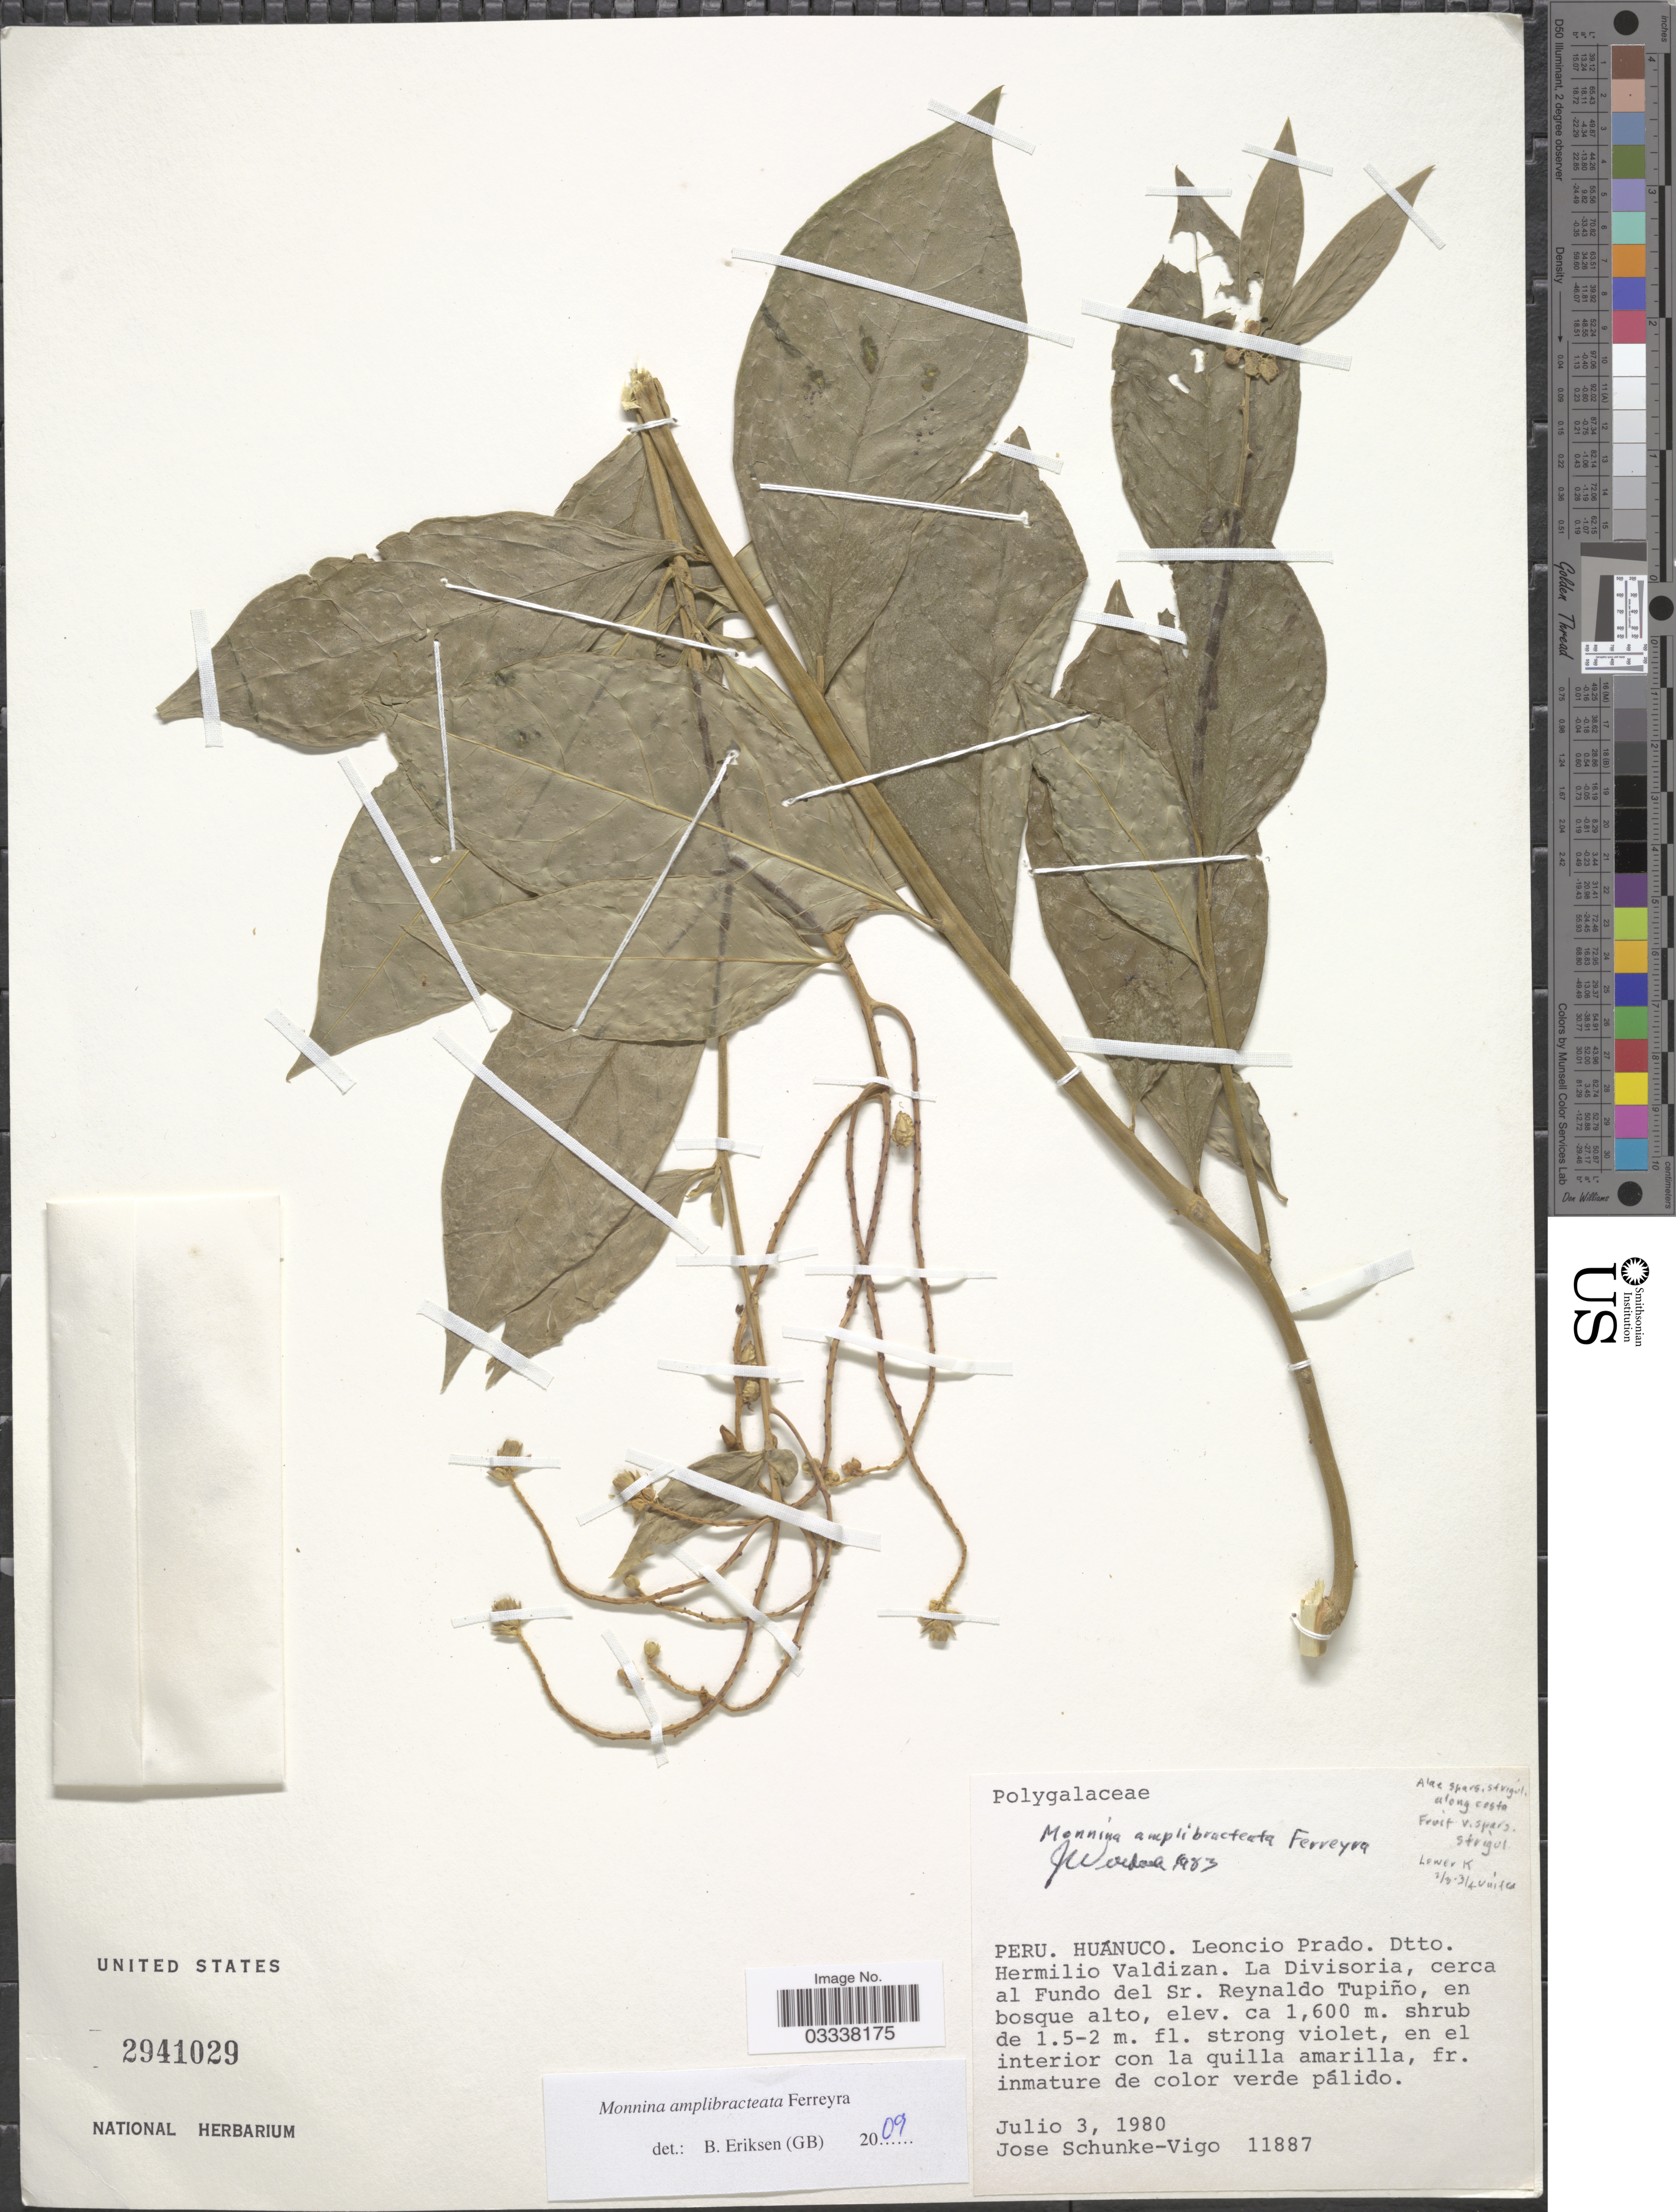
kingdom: Plantae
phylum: Tracheophyta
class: Magnoliopsida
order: Fabales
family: Polygalaceae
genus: Monnina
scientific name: Monnina amplibracteata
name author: Ferreyra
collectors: J. Schunke Vigo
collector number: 11887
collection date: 1980-07-03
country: Peru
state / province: Huánuco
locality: Leoncio Prado. Dtto. Hermilio Valdizan. La Divisoria, cerca al Fundo del Sr. Reynaldo Tupiño.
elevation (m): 1600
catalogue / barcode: US 2941029